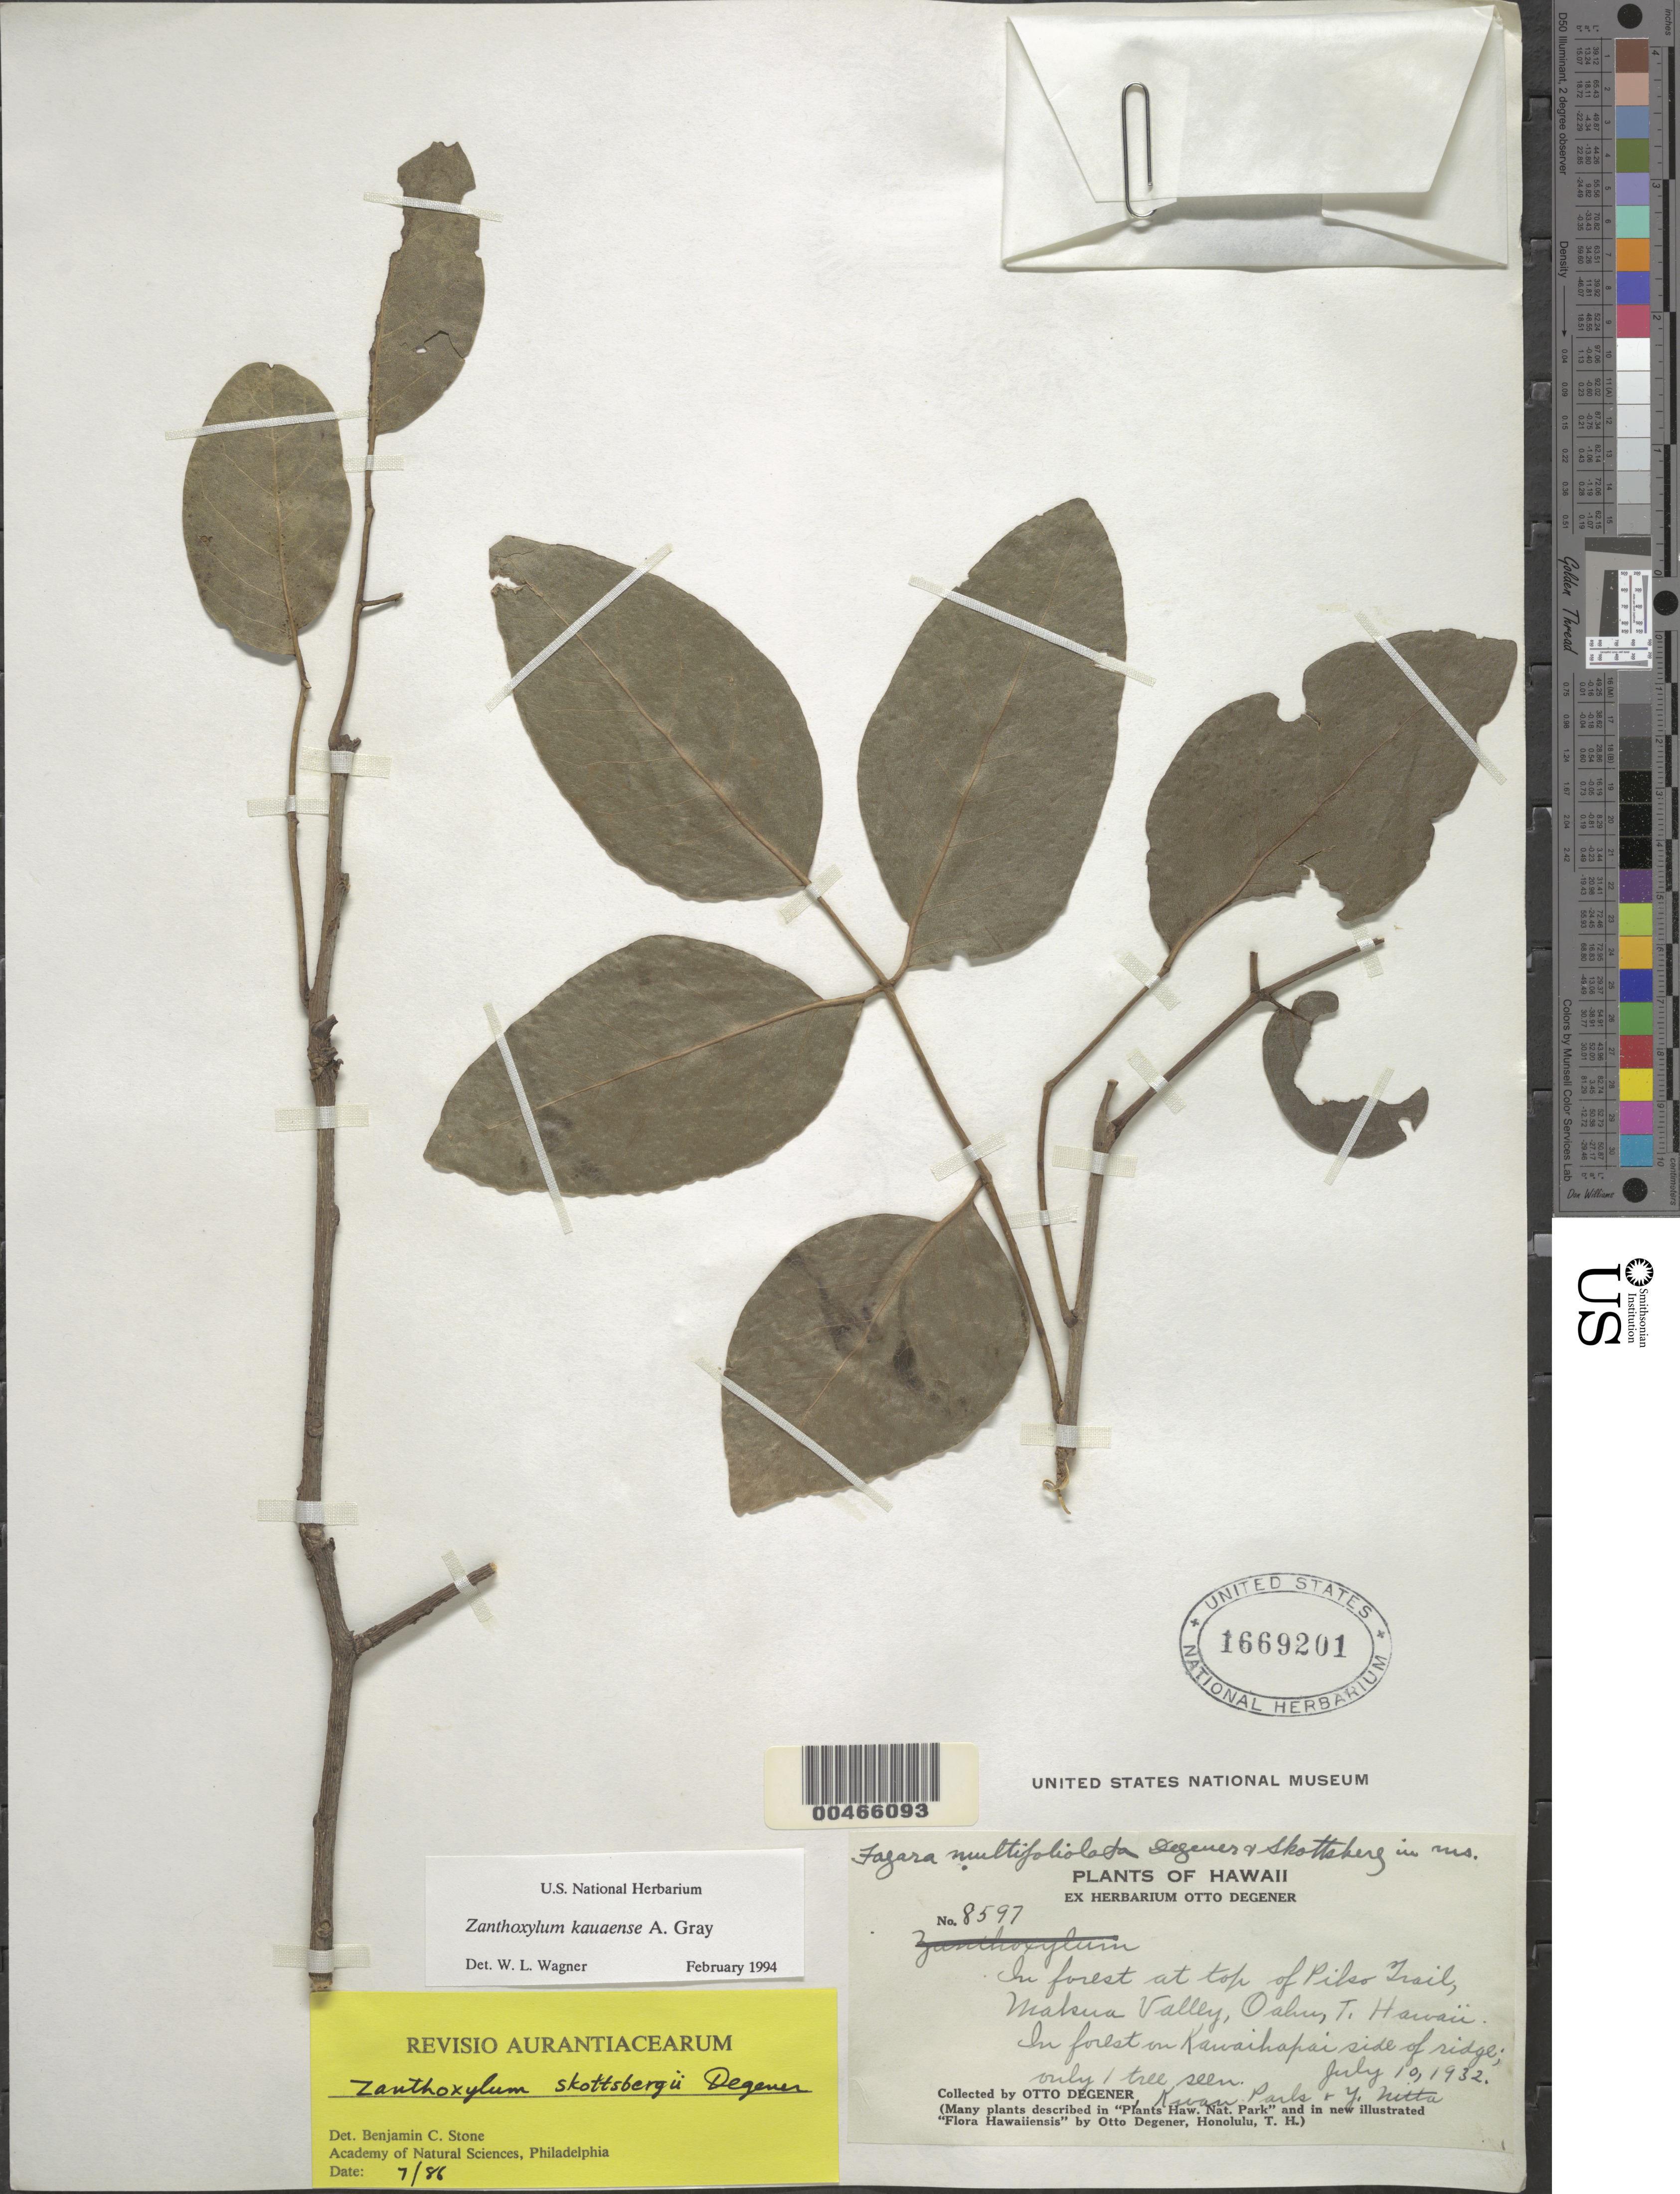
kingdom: Plantae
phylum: Tracheophyta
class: Magnoliopsida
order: Sapindales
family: Rutaceae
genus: Zanthoxylum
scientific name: Zanthoxylum kauaense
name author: A. Gray in Wilkes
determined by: Wagner, W. L., (BOT), Smithsonian Institution - National Museum of Natural History (UNITED STATES)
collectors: O. Degener, K. Park & Y. Nitta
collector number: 8597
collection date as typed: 10 Jul 1932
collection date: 1932-07-10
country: United States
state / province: Hawaii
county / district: Honolulu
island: Oahu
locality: Top of Piko Trail, Makua Valley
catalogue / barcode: US 1669201